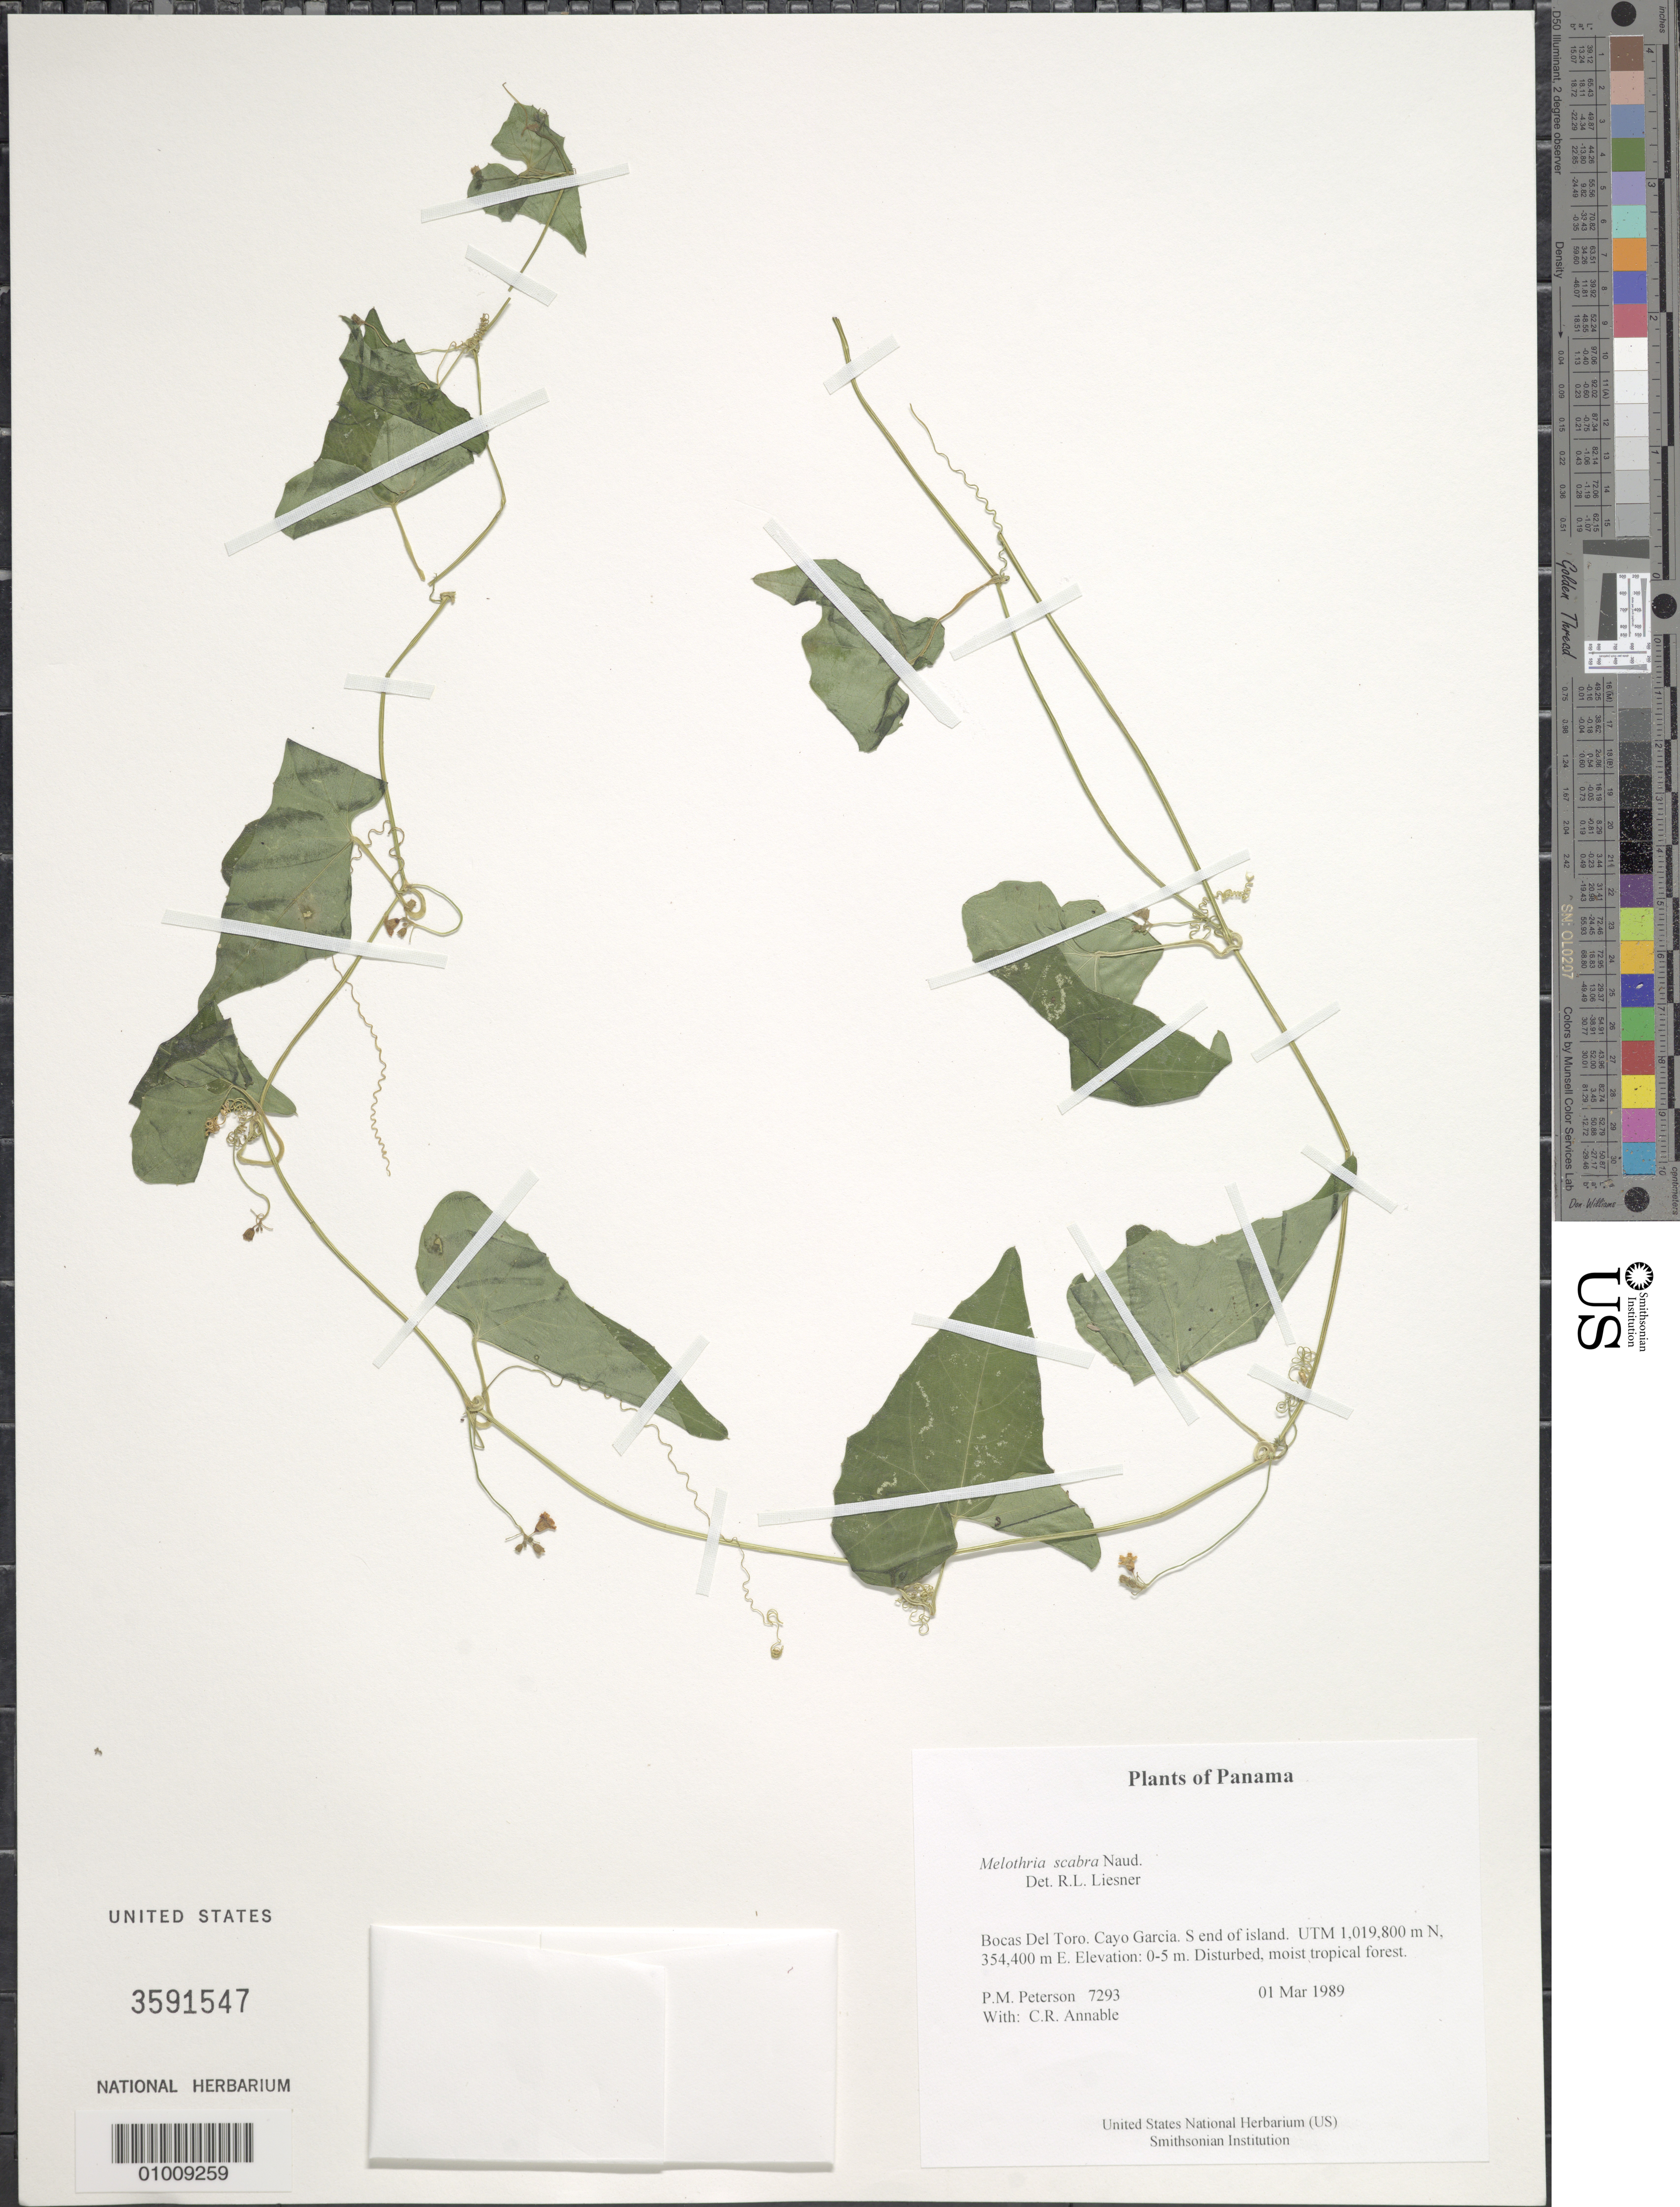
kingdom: Plantae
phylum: Tracheophyta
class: Magnoliopsida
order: Cucurbitales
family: Cucurbitaceae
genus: Melothria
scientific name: Melothria scabra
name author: Naudin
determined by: Liesner, R. L.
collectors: P. M. Peterson & C. R. Annable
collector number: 07293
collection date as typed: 01 Mar 1989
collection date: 1989-03-01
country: Panama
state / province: Bocas del Toro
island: Cayo Garcia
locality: S end of island. UTM 1,019,800 m N, 354,400 m E.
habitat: Disturbed, moist tropical forest.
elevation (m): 0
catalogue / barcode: US 3591547